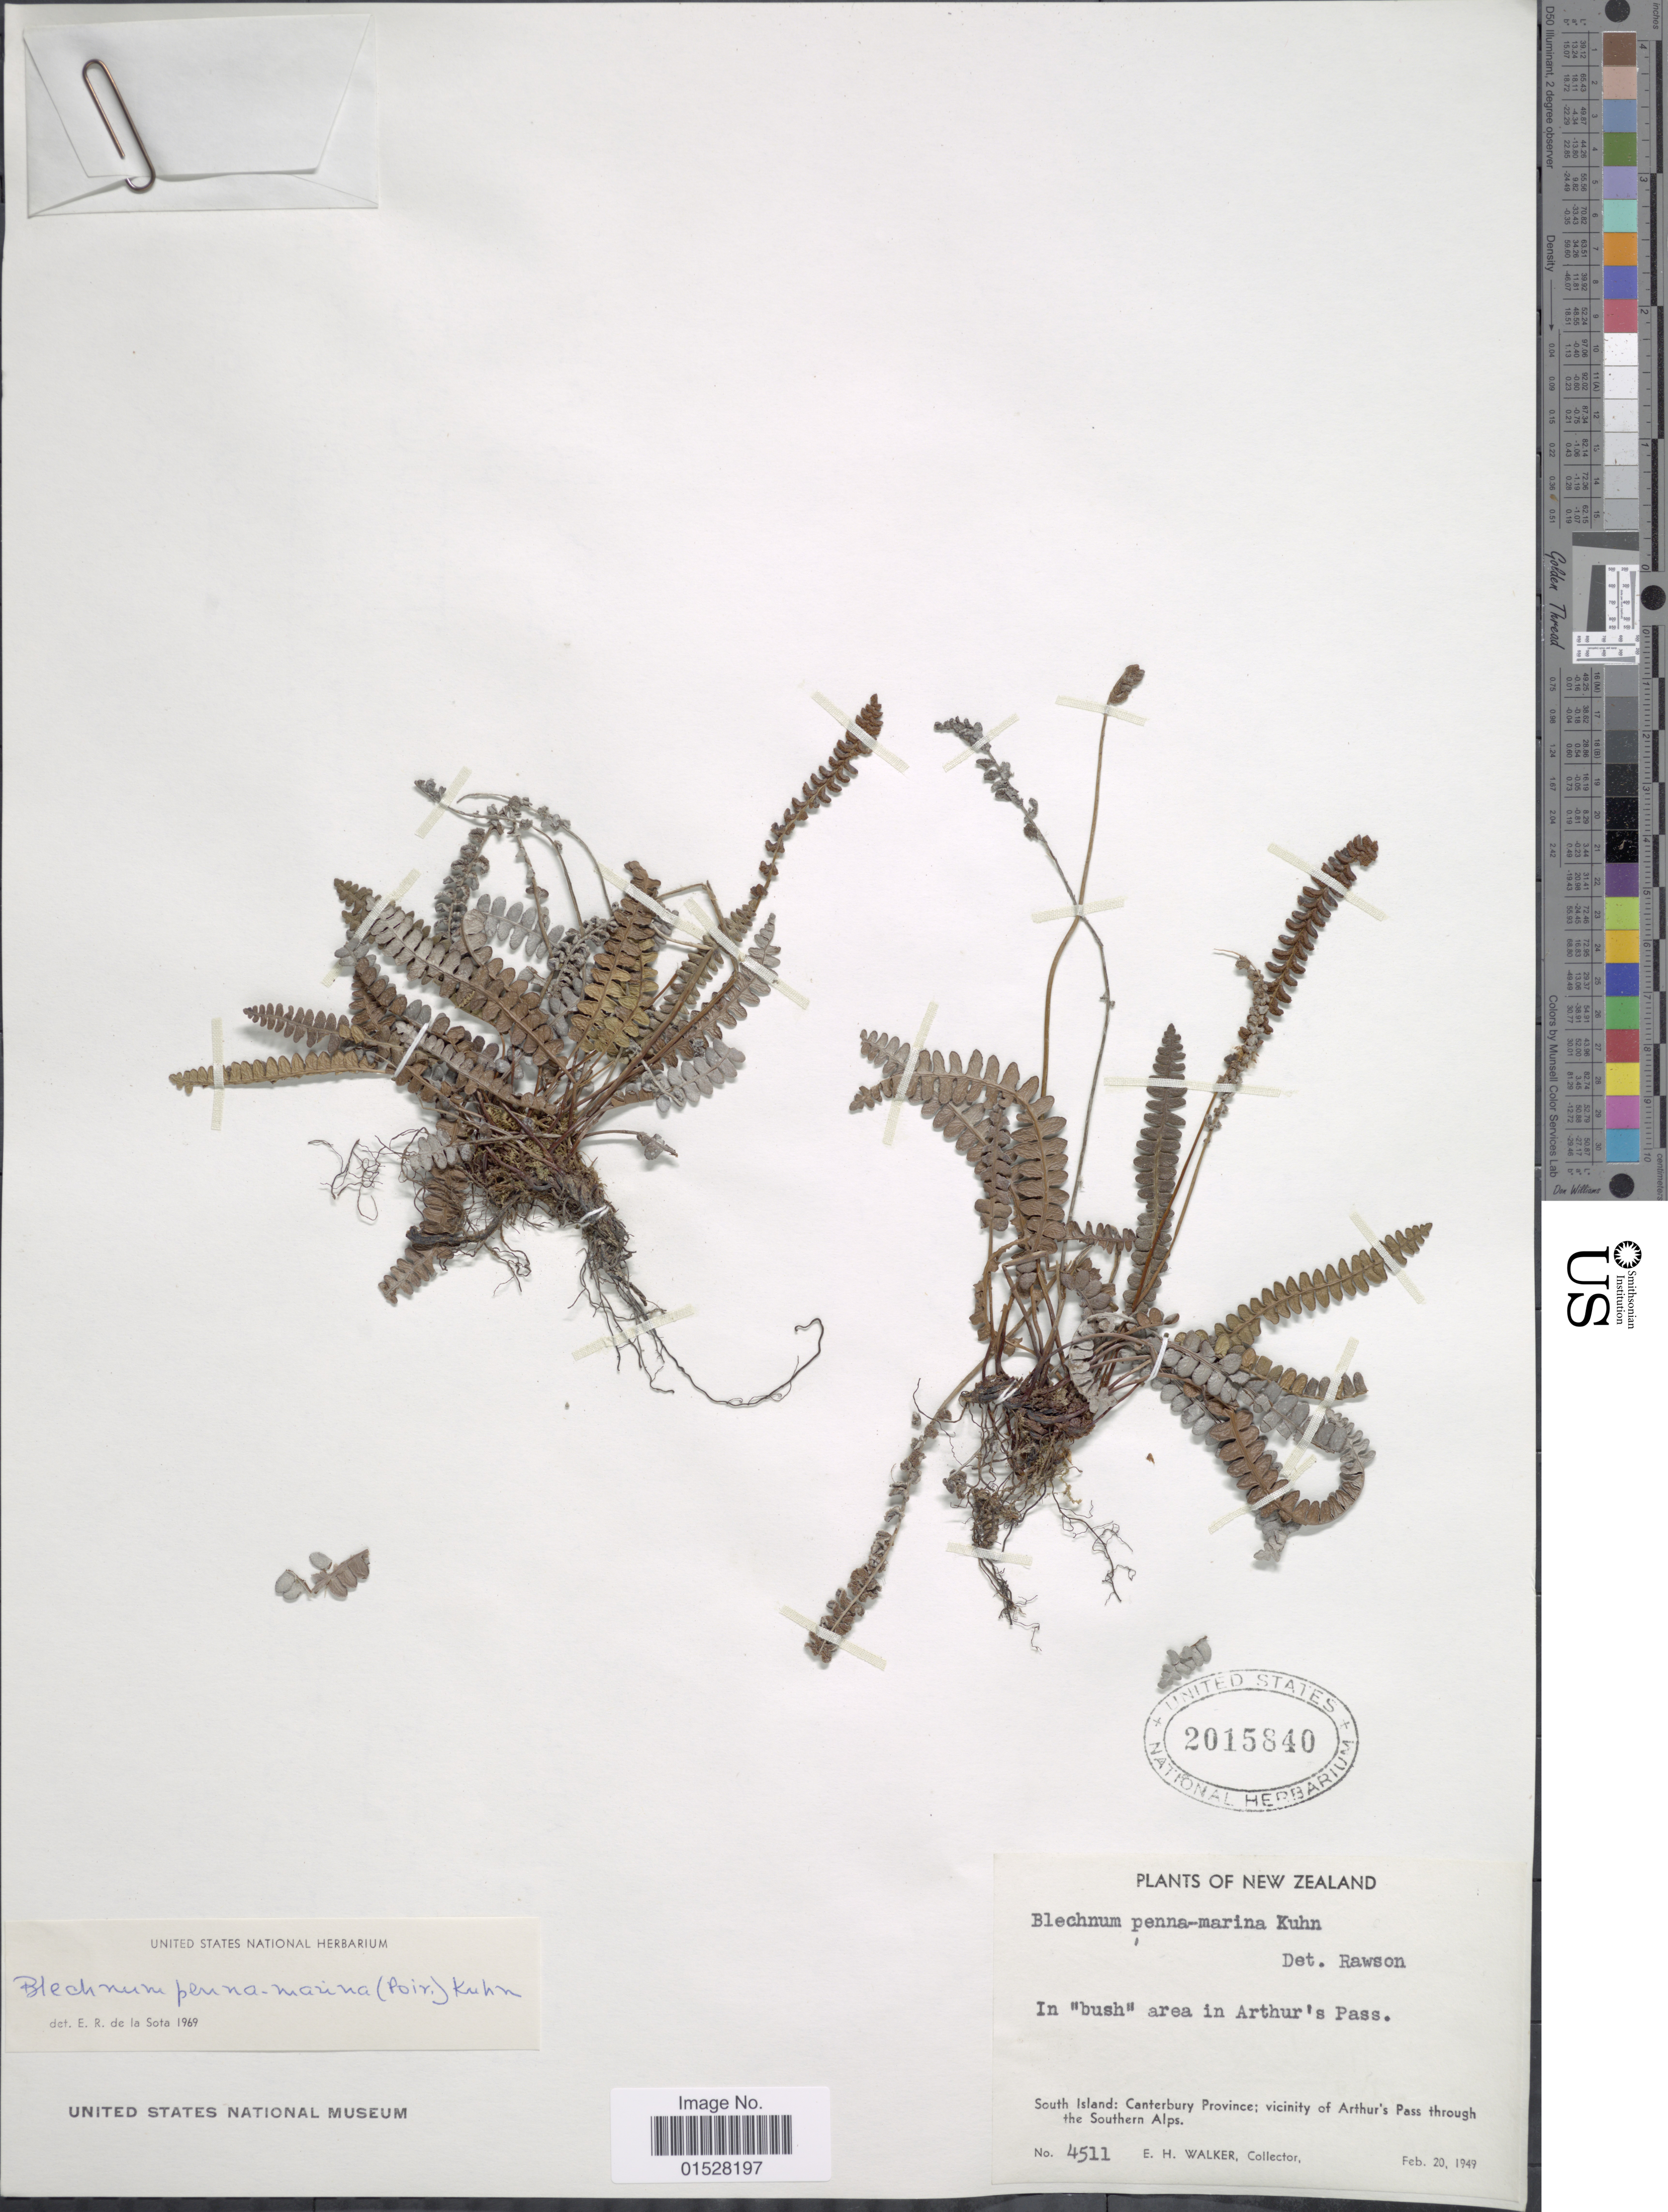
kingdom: Plantae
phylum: Tracheophyta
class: Polypodiopsida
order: Polypodiales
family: Blechnaceae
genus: Blechnum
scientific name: Blechnum penna-marina subsp. alpina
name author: T.C. Chambers & P. A. Farrant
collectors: E. H. Walker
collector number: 4511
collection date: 1949-02-20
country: New Zealand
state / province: Canterbury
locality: South Island: vicinity of Arthur's Pass through the Southern Alps.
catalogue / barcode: US 2015840